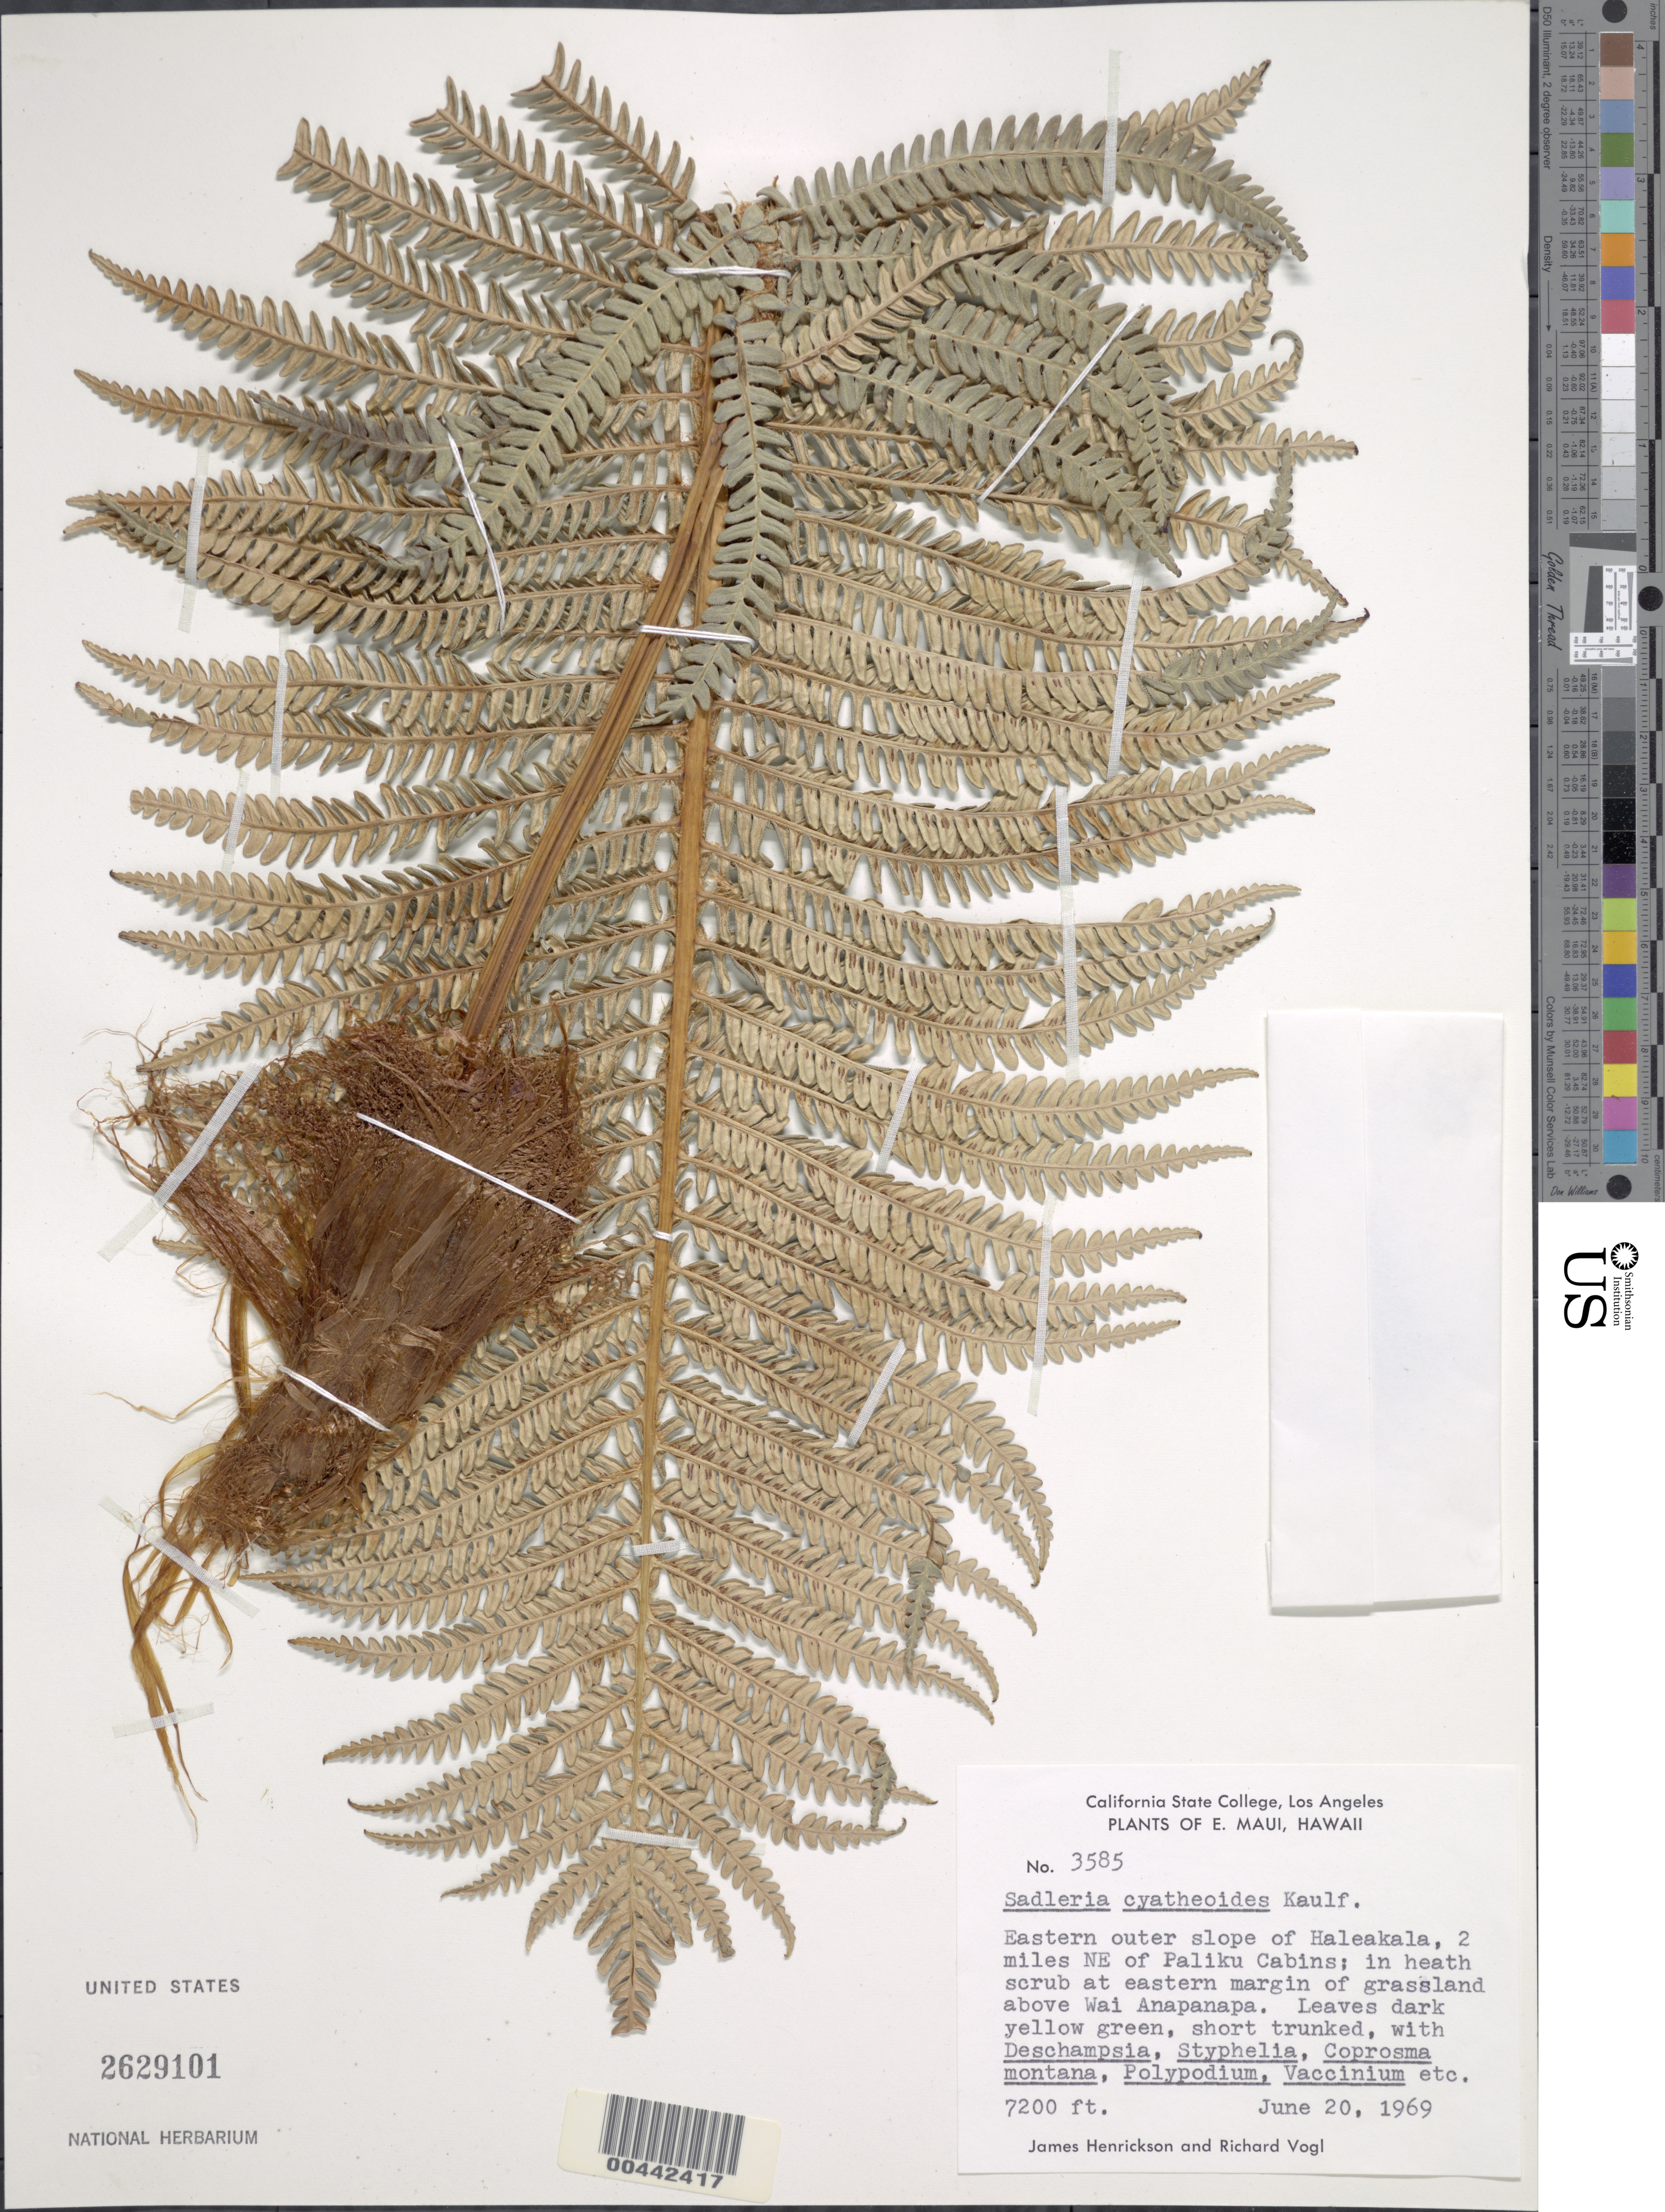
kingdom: Plantae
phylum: Tracheophyta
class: Polypodiopsida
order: Polypodiales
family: Blechnaceae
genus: Sadleria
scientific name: Sadleria cyatheoides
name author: Kaulf.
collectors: J. S. Henrickson & R. Vogl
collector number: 3585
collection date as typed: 20 Jun 1969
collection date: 1969-06-20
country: United States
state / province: Hawaii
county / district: Maui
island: Maui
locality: E outer slope of Haleakala, 2 mi NE of Paliku Cabins, above Wai Anapanapa, E Maui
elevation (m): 2195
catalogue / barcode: US 2629101